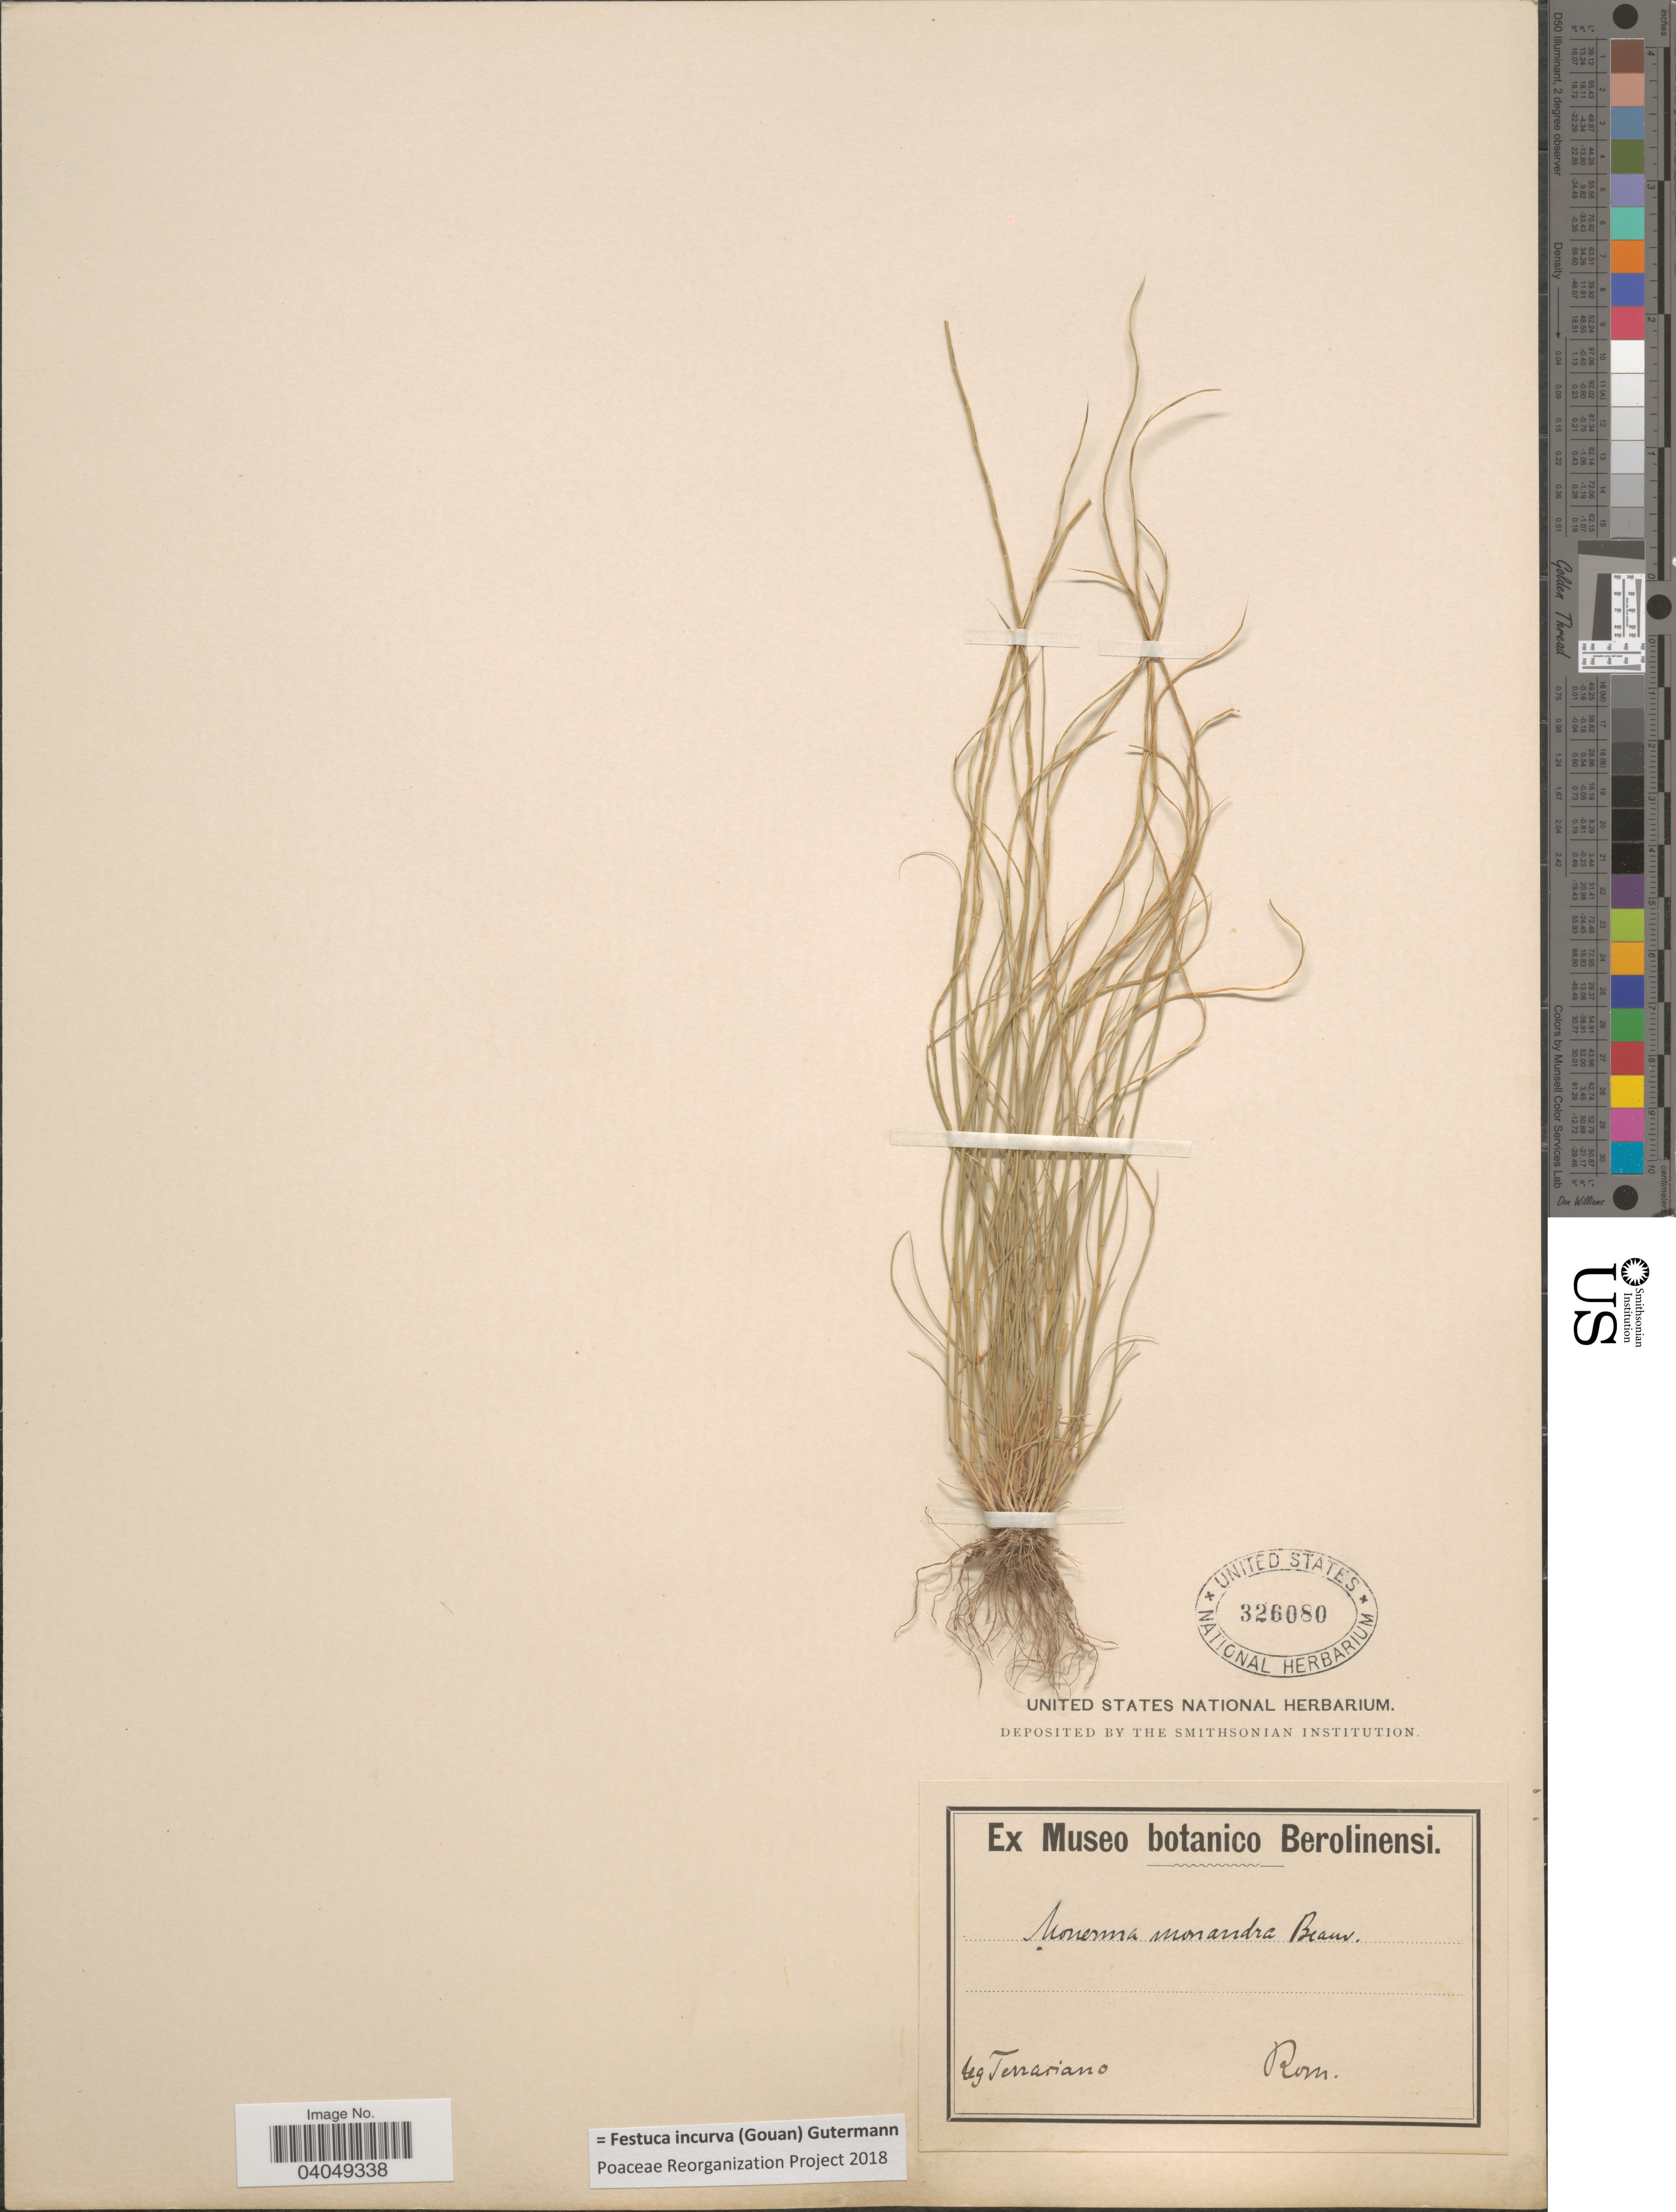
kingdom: Plantae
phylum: Tracheophyta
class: Liliopsida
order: Poales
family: Poaceae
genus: Festuca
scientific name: Festuca incurva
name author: (Gouan) Gutermann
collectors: Terrariano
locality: Rom.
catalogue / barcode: US 326080